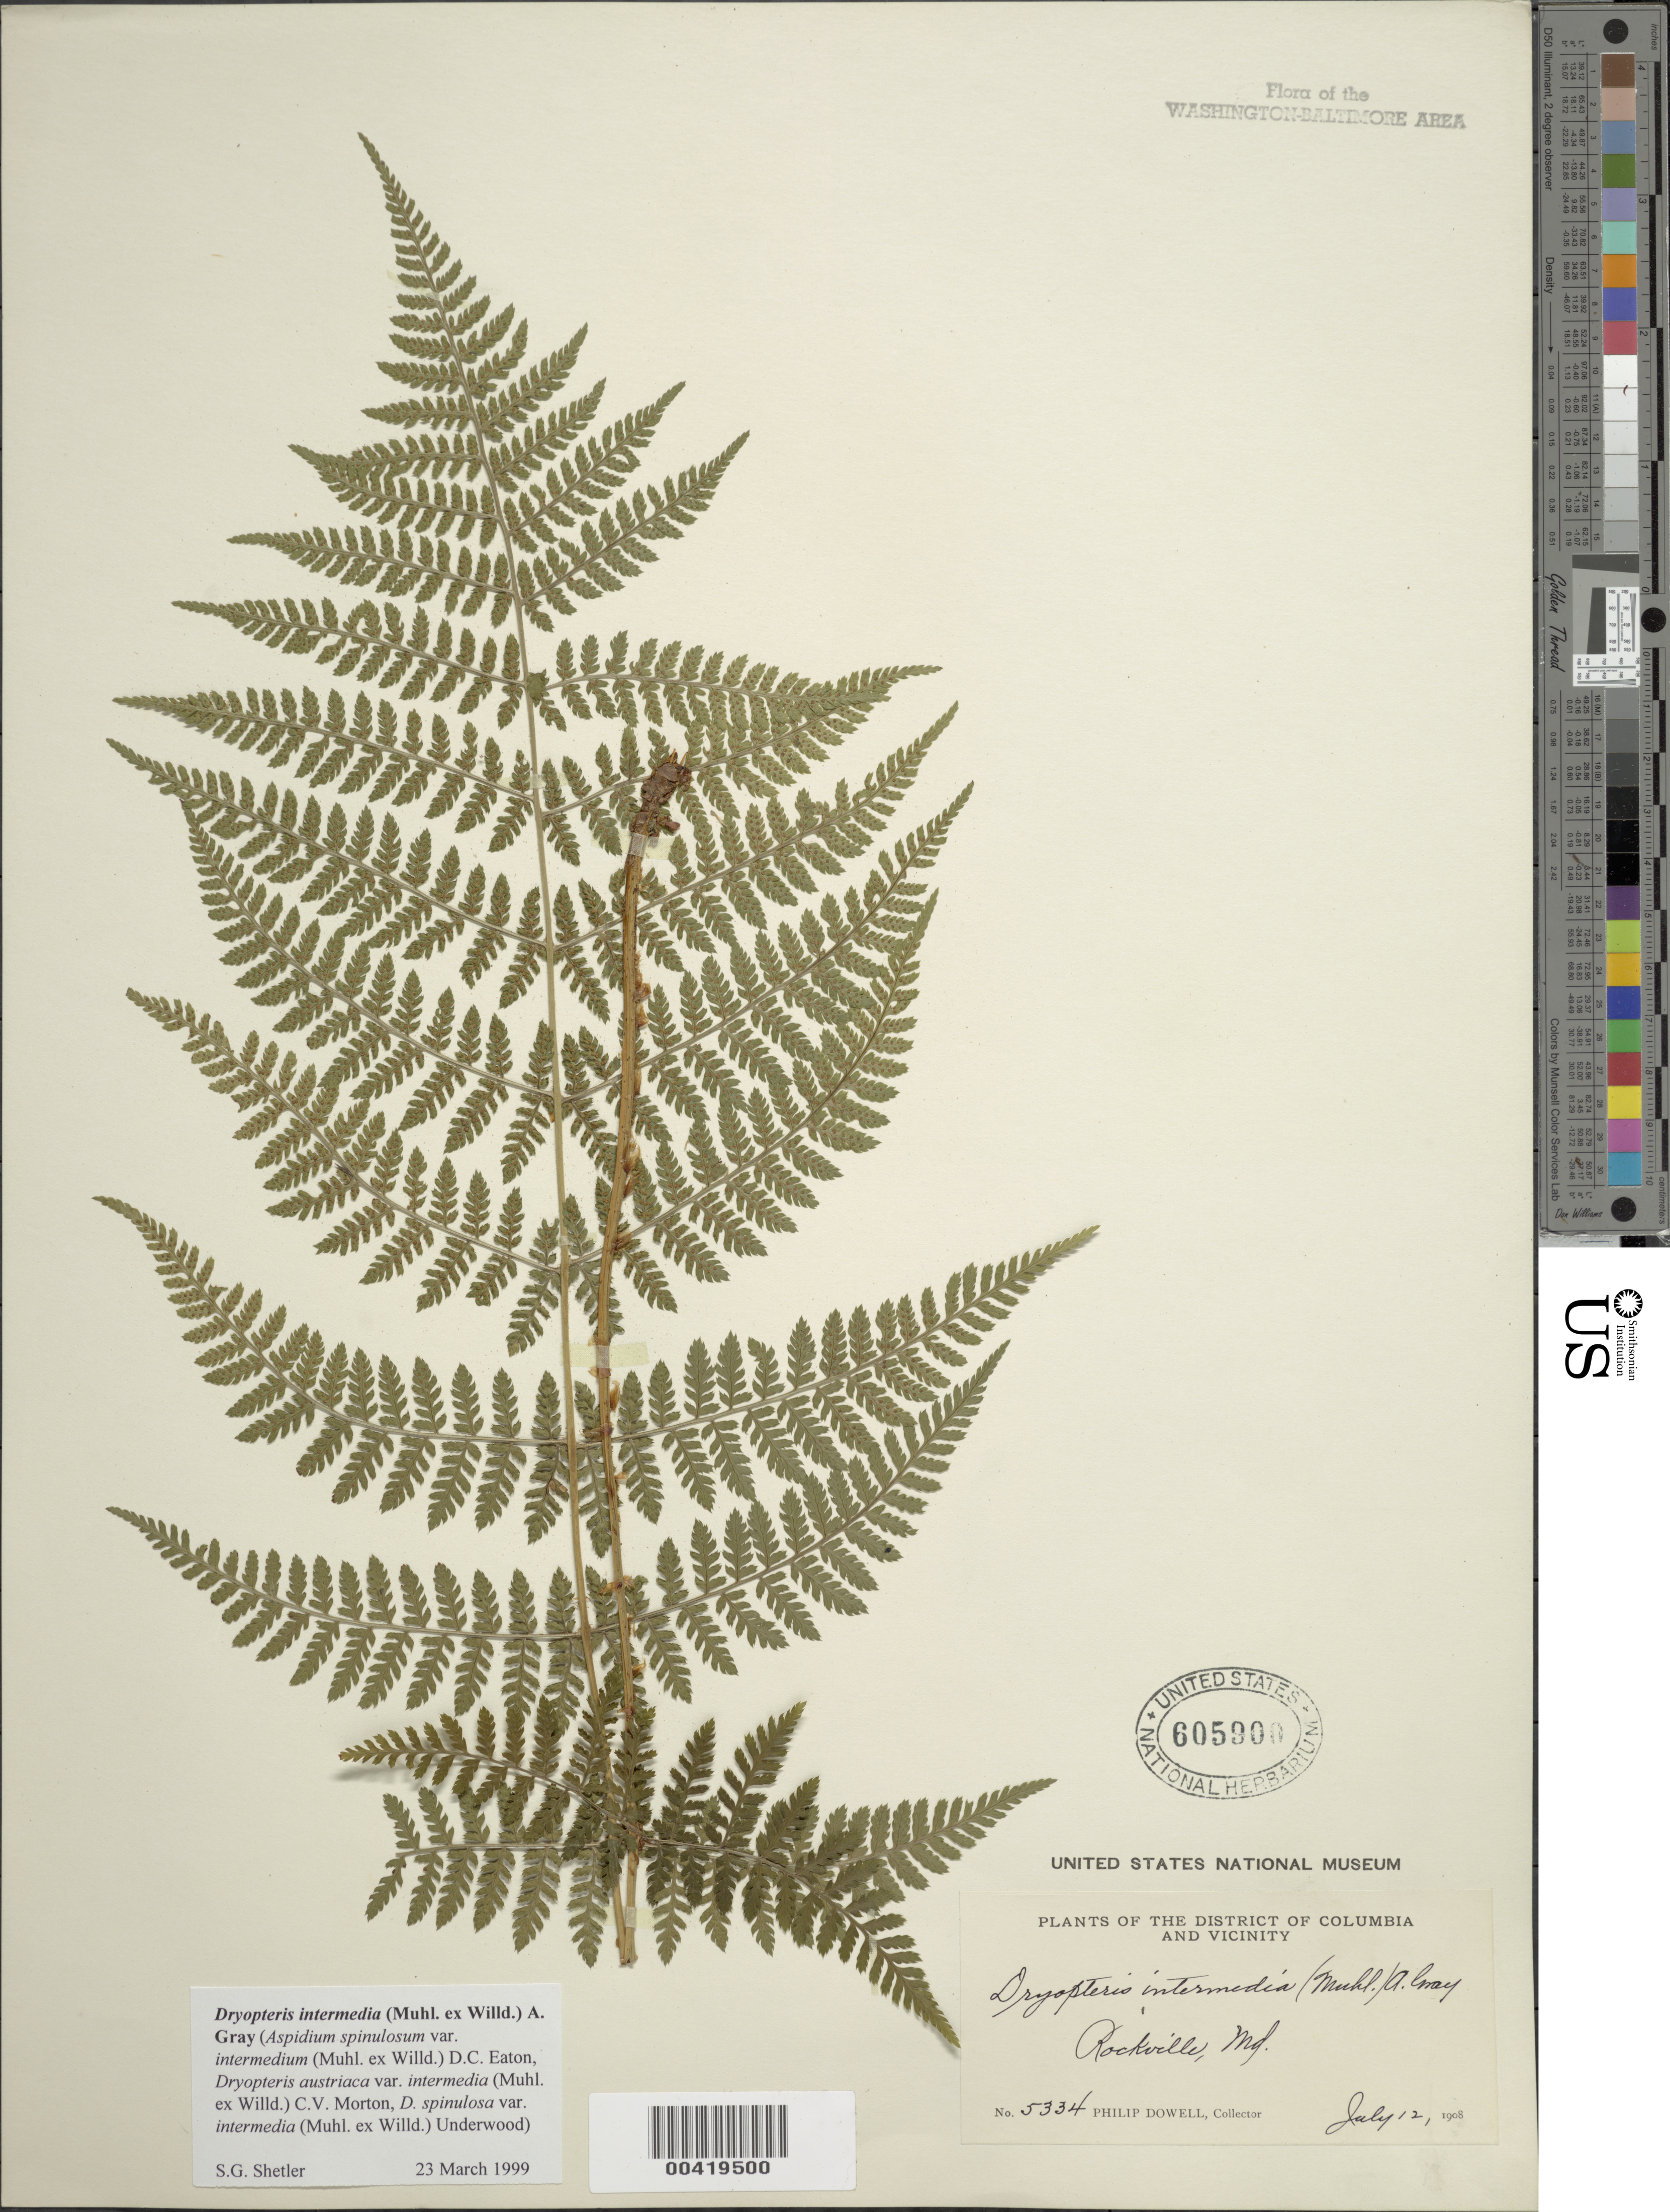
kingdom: Plantae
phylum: Tracheophyta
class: Polypodiopsida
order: Polypodiales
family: Dryopteridaceae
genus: Dryopteris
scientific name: Dryopteris intermedia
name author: (Muhl.) A. Gray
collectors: P. Dowell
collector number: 5334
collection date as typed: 12 Jul 1908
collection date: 1908-07-12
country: United States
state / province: Maryland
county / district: Montgomery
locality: Rockville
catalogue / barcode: US 605900